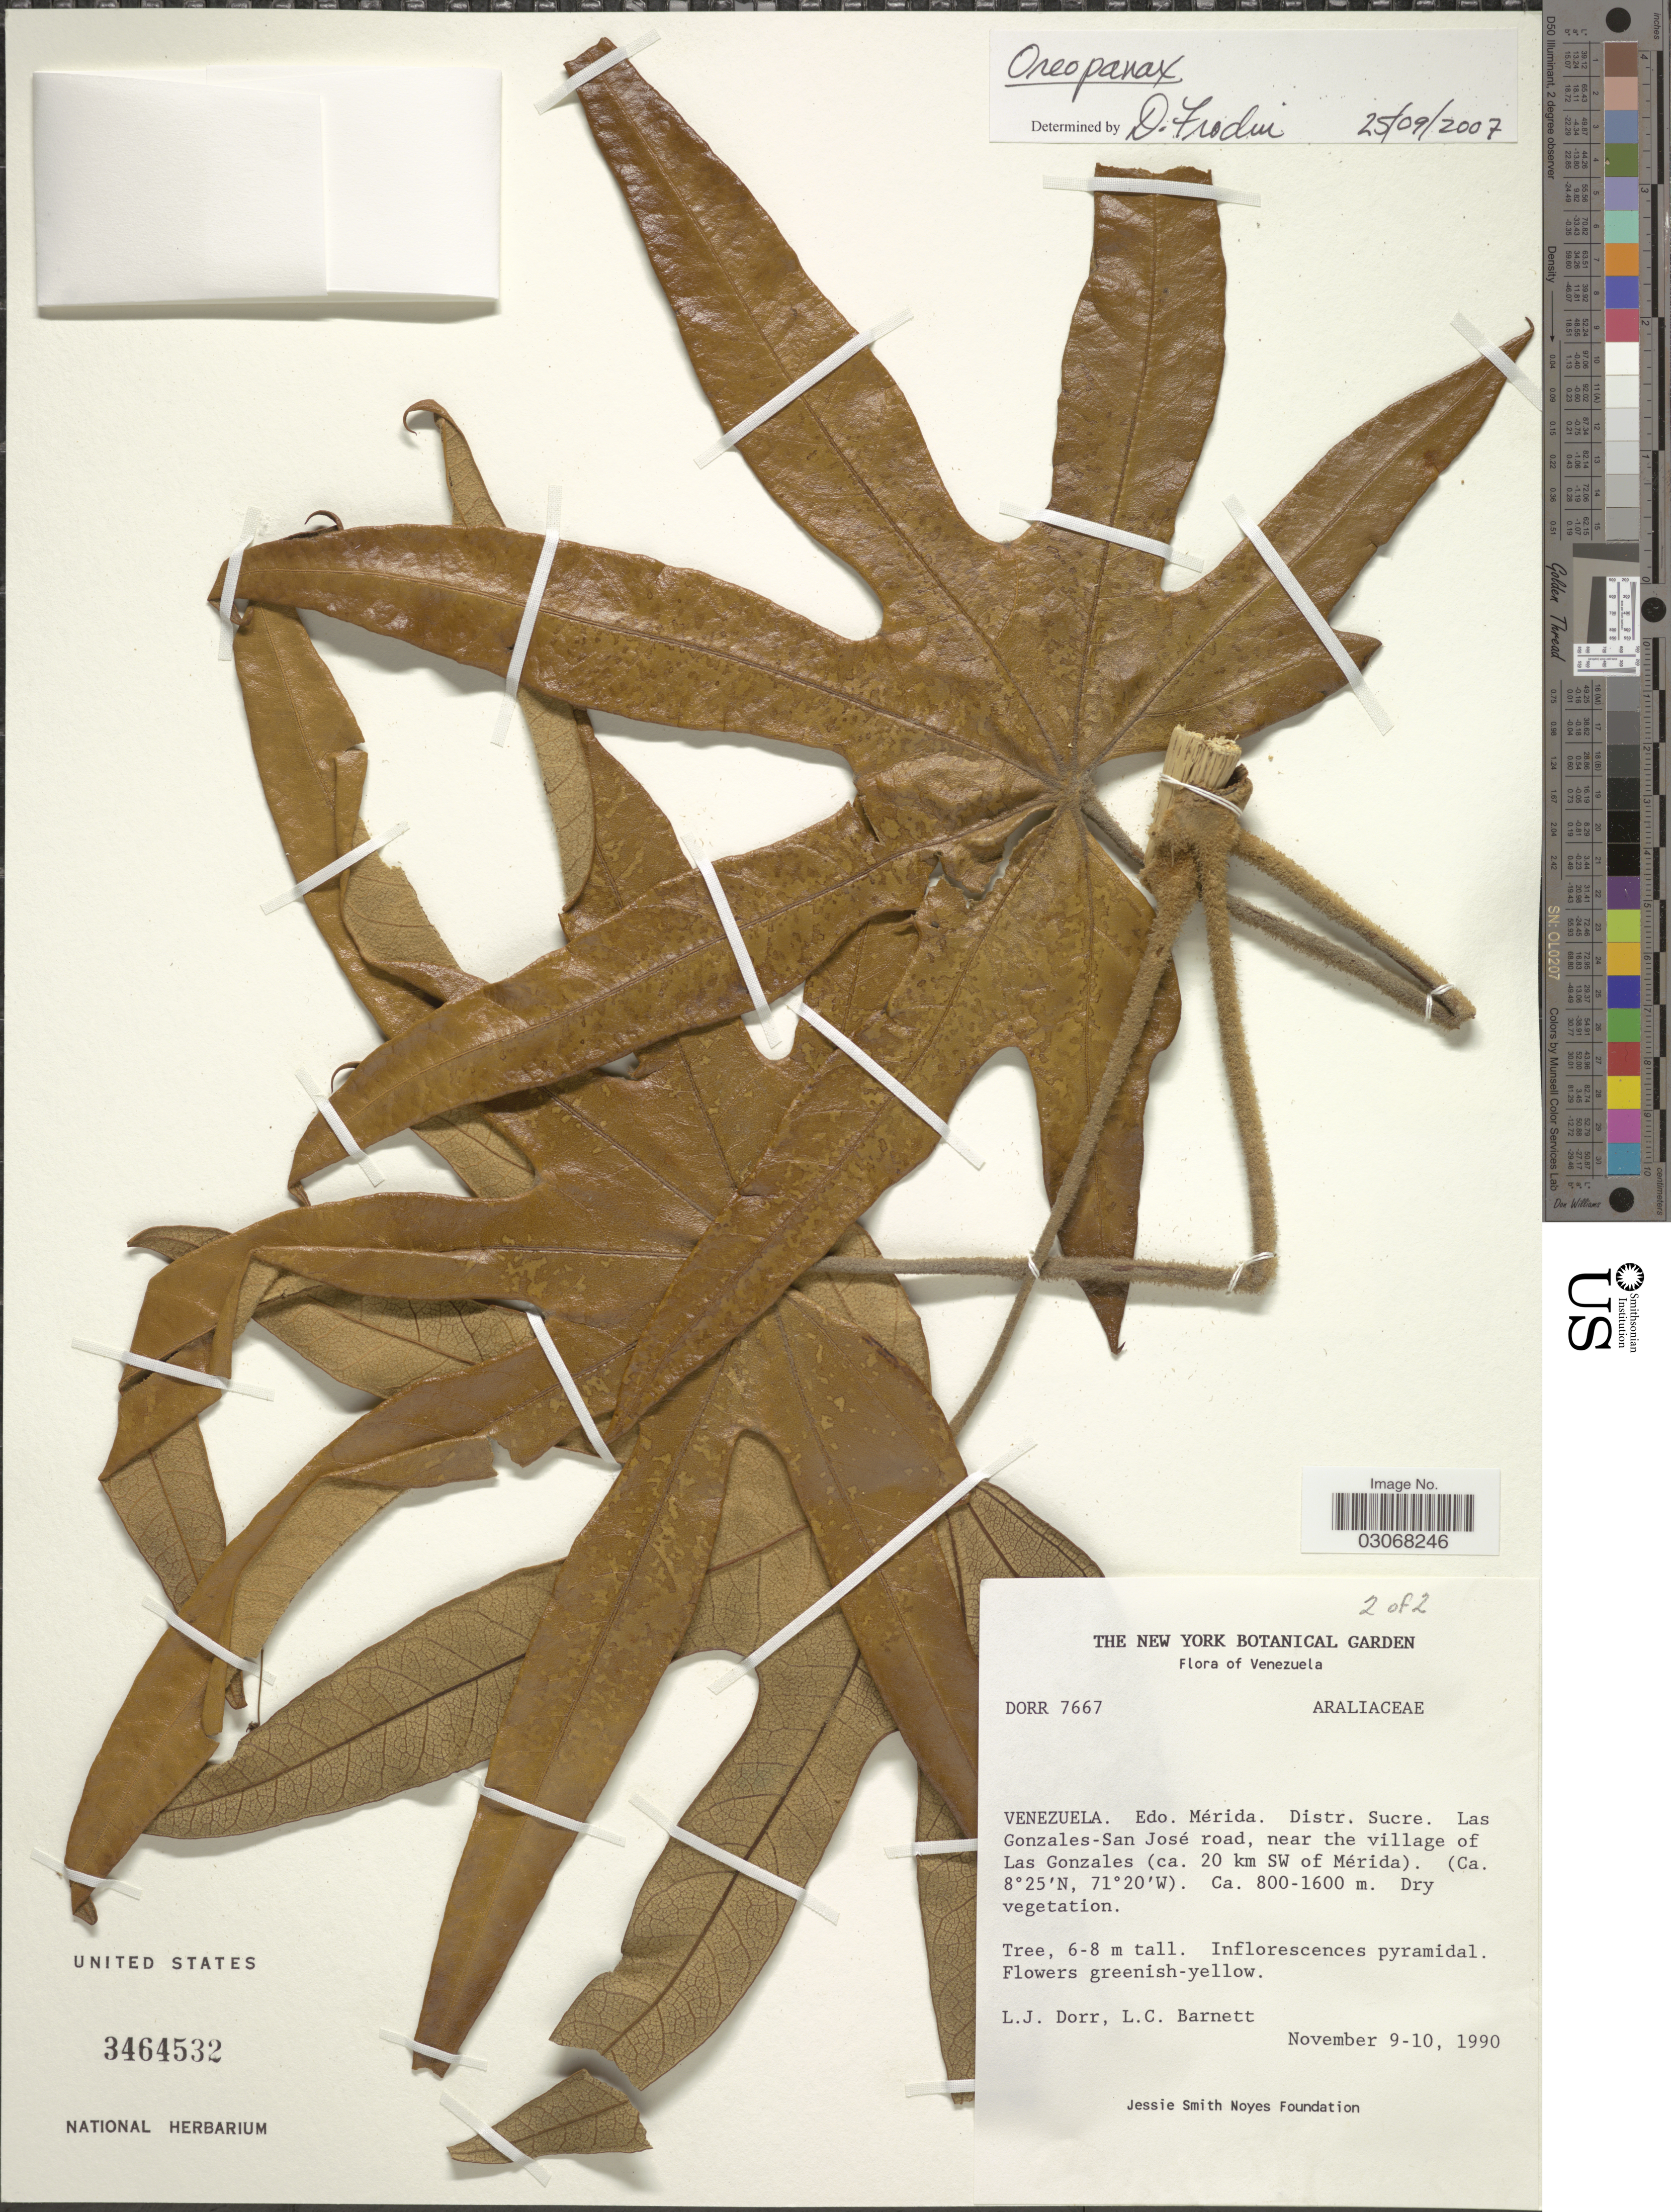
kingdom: Plantae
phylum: Tracheophyta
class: Magnoliopsida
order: Apiales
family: Araliaceae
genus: Oreopanax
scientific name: Oreopanax sp.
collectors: L. J. Dorr & L. C. Barnett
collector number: DORR 7667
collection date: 1990-11-09/1990-11-10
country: Venezuela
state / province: Mérida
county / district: Sucre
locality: Las Gonzales-San Jose road, near the village of Las Gonzales (ca. 20 km SW of Merida)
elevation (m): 800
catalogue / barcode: US 3464532